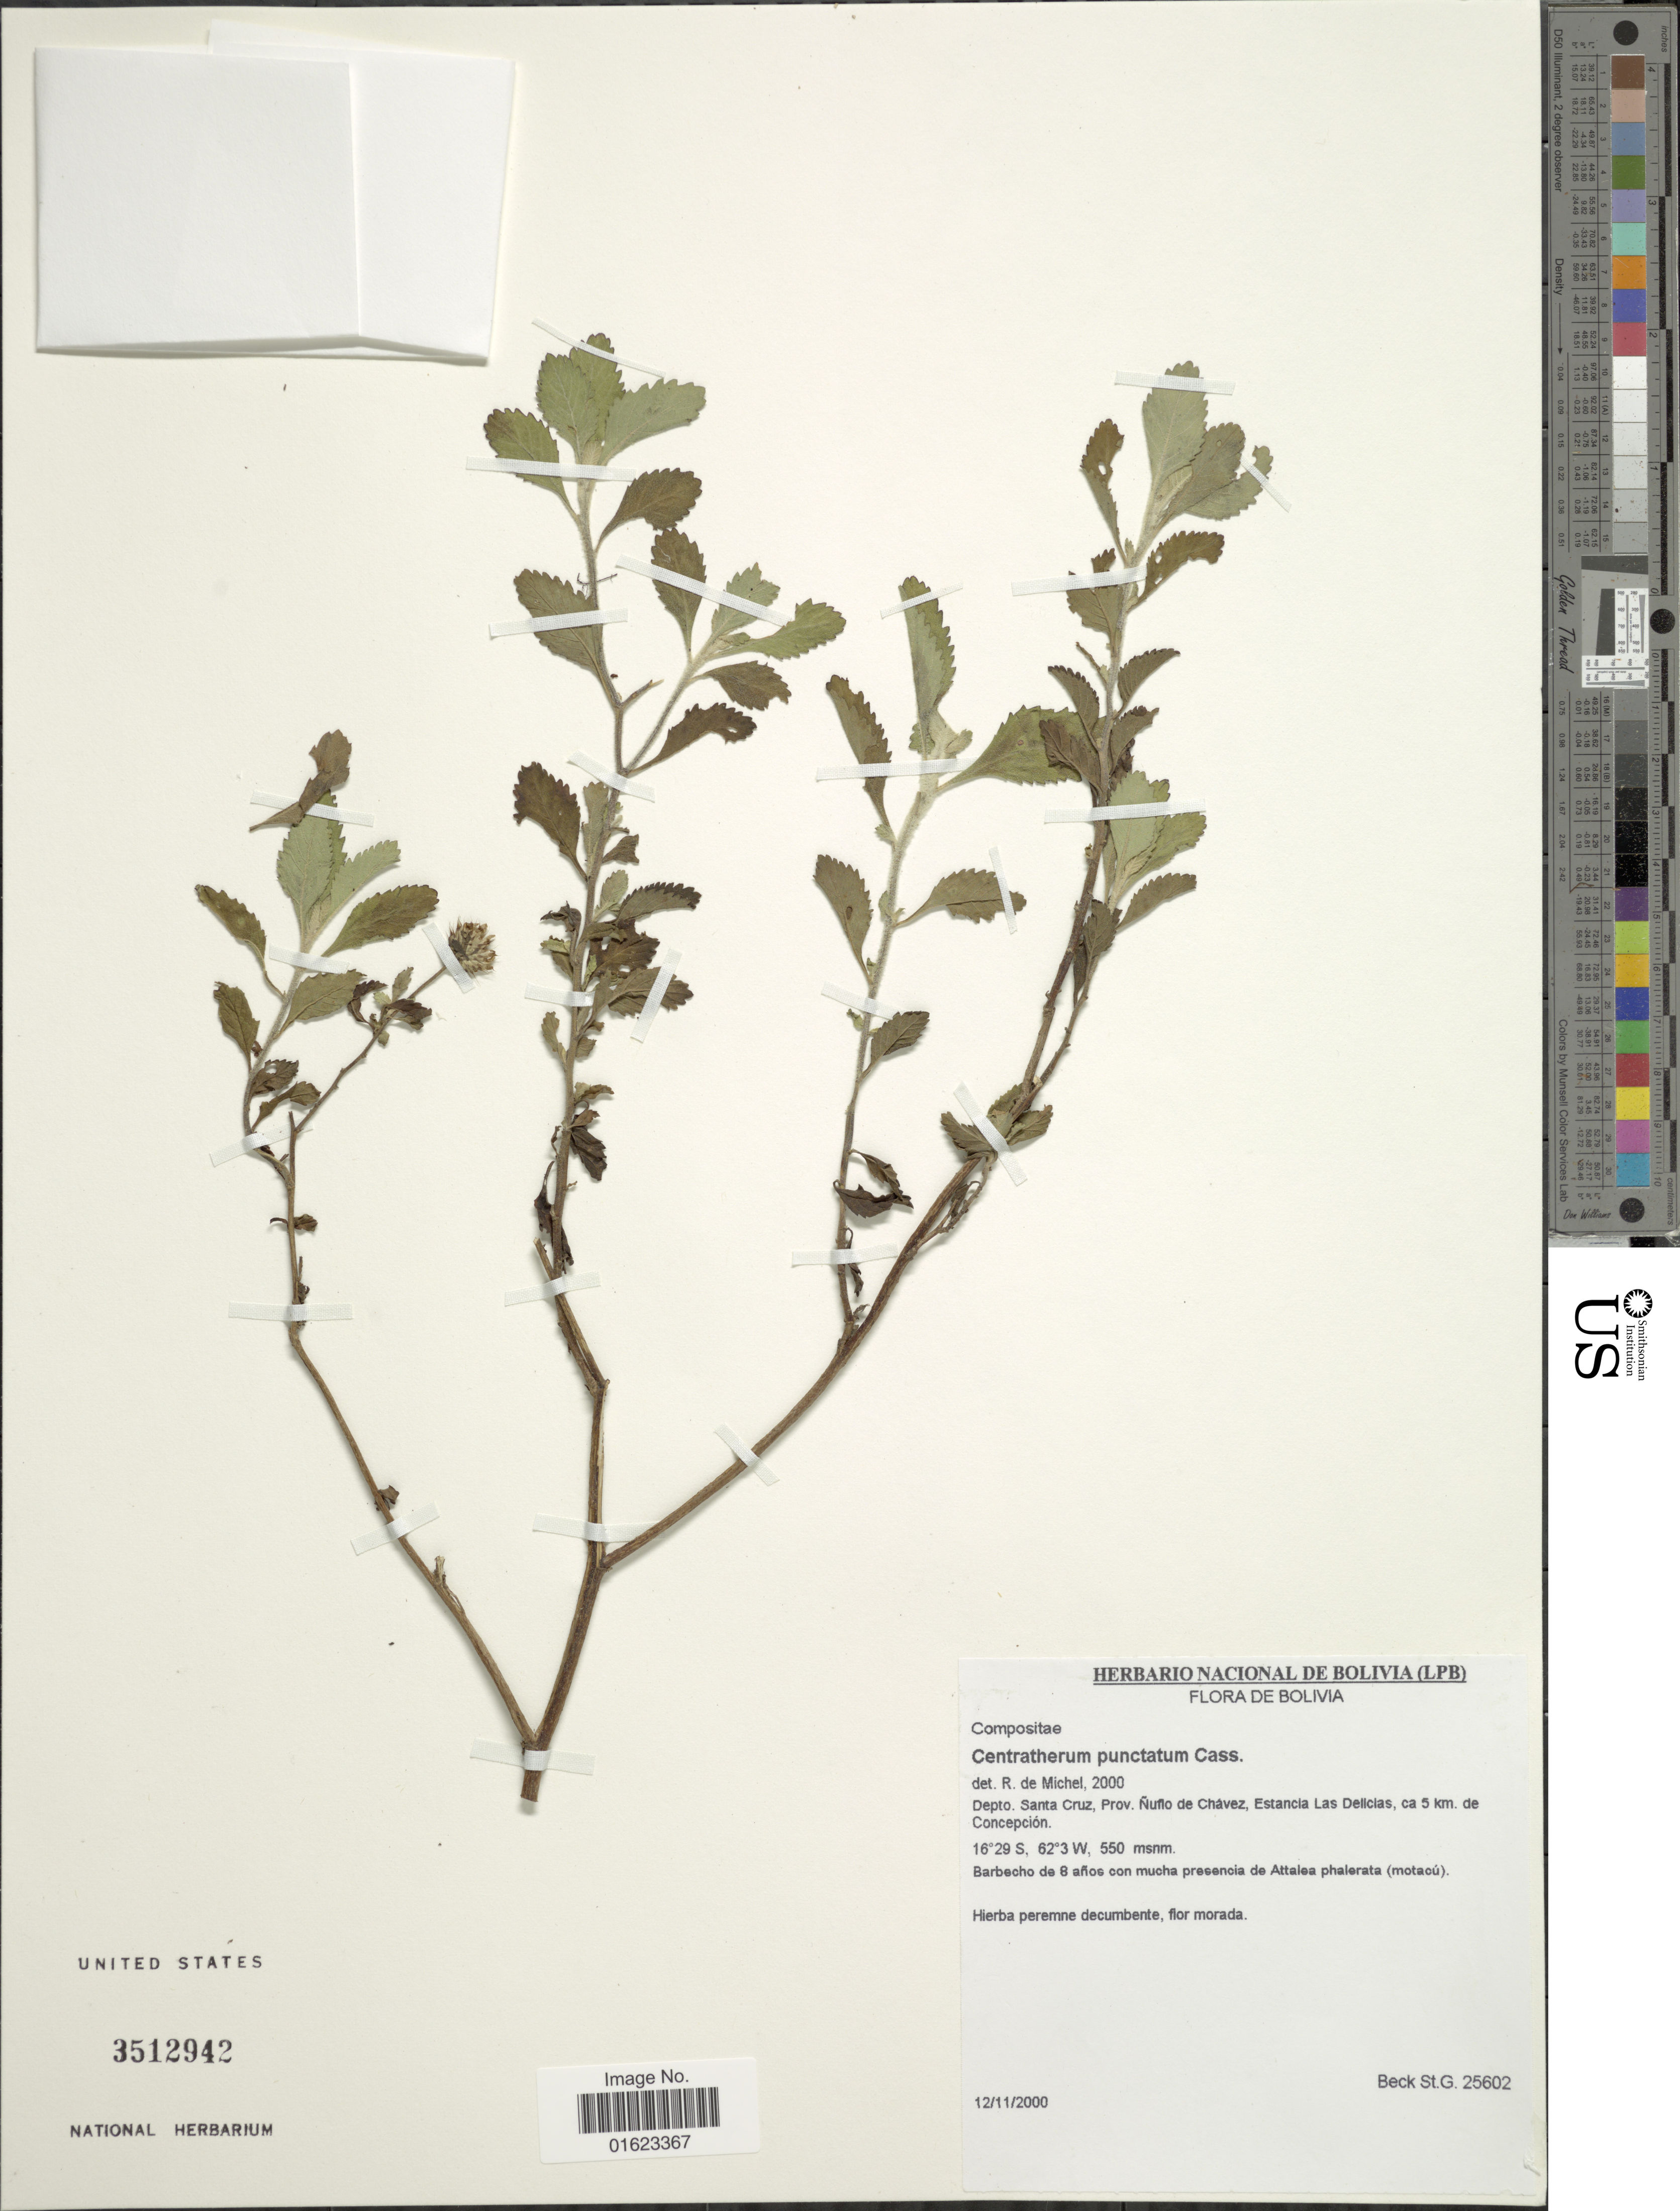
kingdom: Plantae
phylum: Tracheophyta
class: Magnoliopsida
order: Asterales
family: Asteraceae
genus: Centratherum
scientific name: Centratherum punctatum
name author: Cass.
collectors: S. G. Beck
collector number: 25602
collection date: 2000-11-12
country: Bolivia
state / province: Santa Cruz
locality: Depto. Santa Cruz, Prov. Nuflo de Chavez, Estancia Las Delicias, ca. 5 km de concepcion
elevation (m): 550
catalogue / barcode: US 3512942